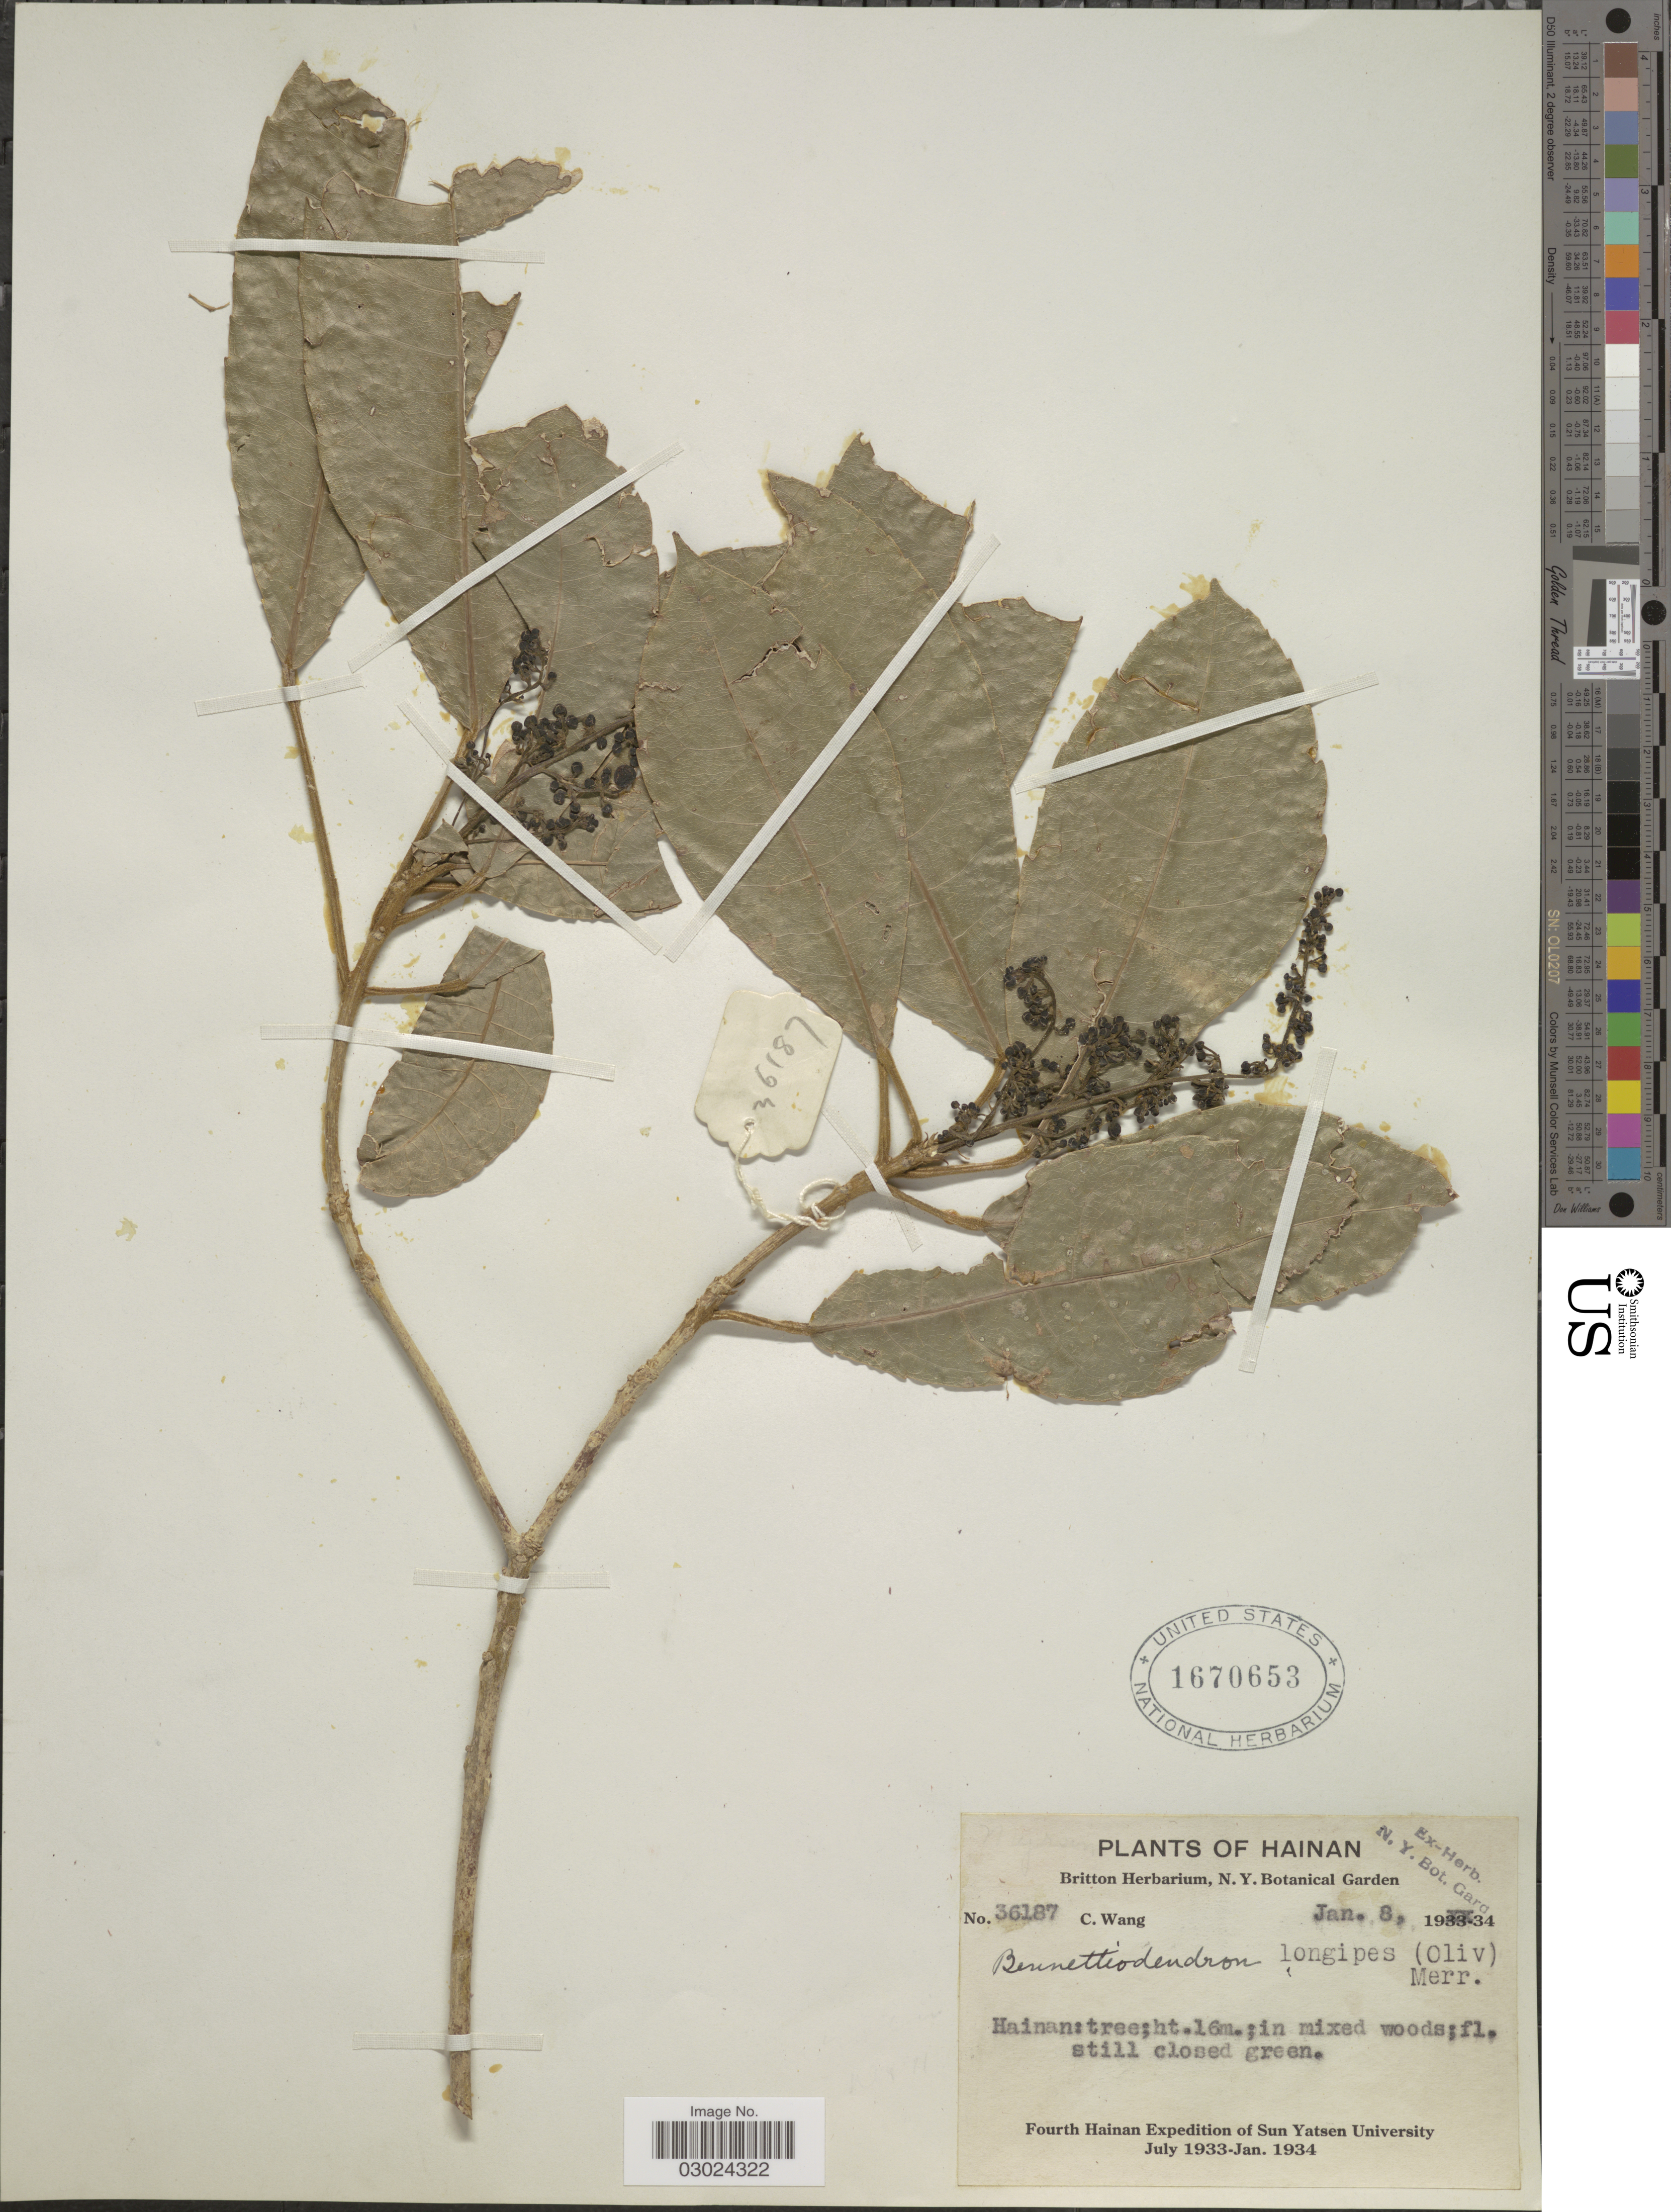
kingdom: Plantae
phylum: Tracheophyta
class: Magnoliopsida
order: Malpighiales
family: Salicaceae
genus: Bennettiodendron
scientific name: Bennettiodendron longipes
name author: Merr.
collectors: C. Wang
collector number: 36187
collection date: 1934-01-08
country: China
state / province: Hainan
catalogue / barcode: US 1670653